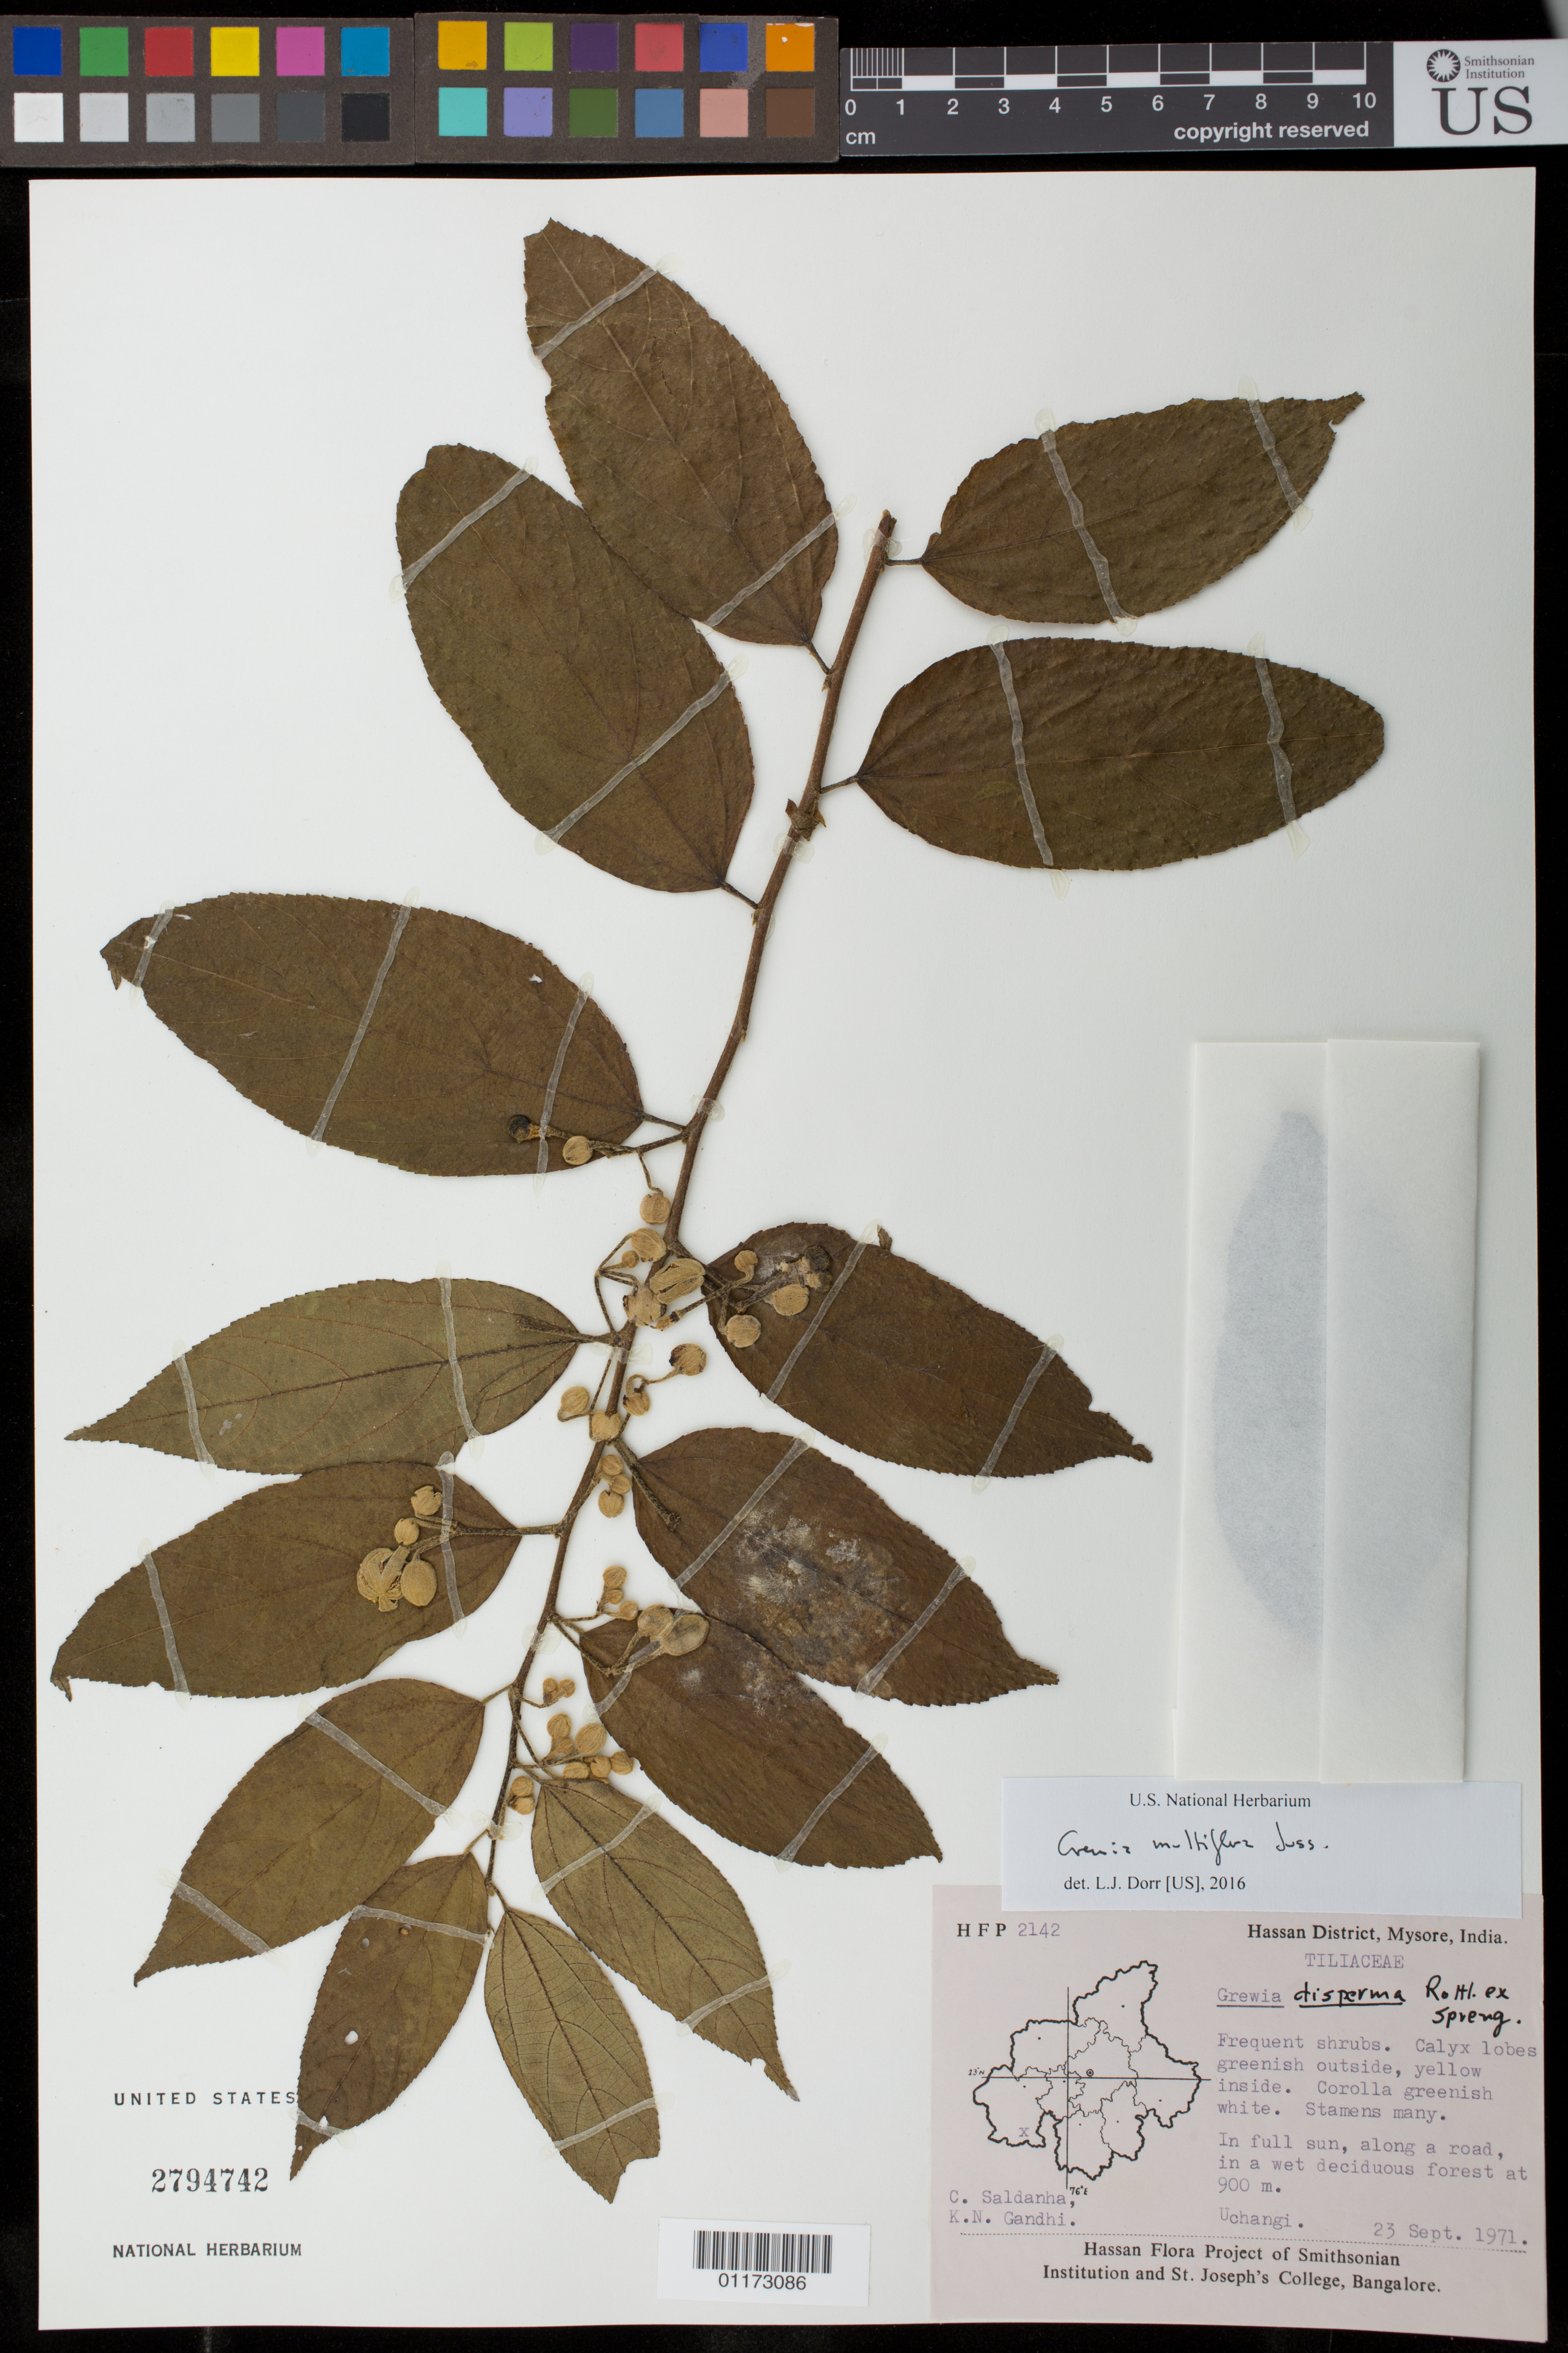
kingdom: Plantae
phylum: Tracheophyta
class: Magnoliopsida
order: Malvales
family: Malvaceae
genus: Grewia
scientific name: Grewia multiflora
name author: Juss.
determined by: Dorr, L. J., (BOT), Smithsonian Institution - National Museum of Natural History (UNITED STATES)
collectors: C. J. Saldanha & K. N. Gandhi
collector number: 2142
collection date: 1971-09-23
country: India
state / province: Karnataka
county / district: Mysore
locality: Uchangi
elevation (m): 900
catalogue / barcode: US 2794742